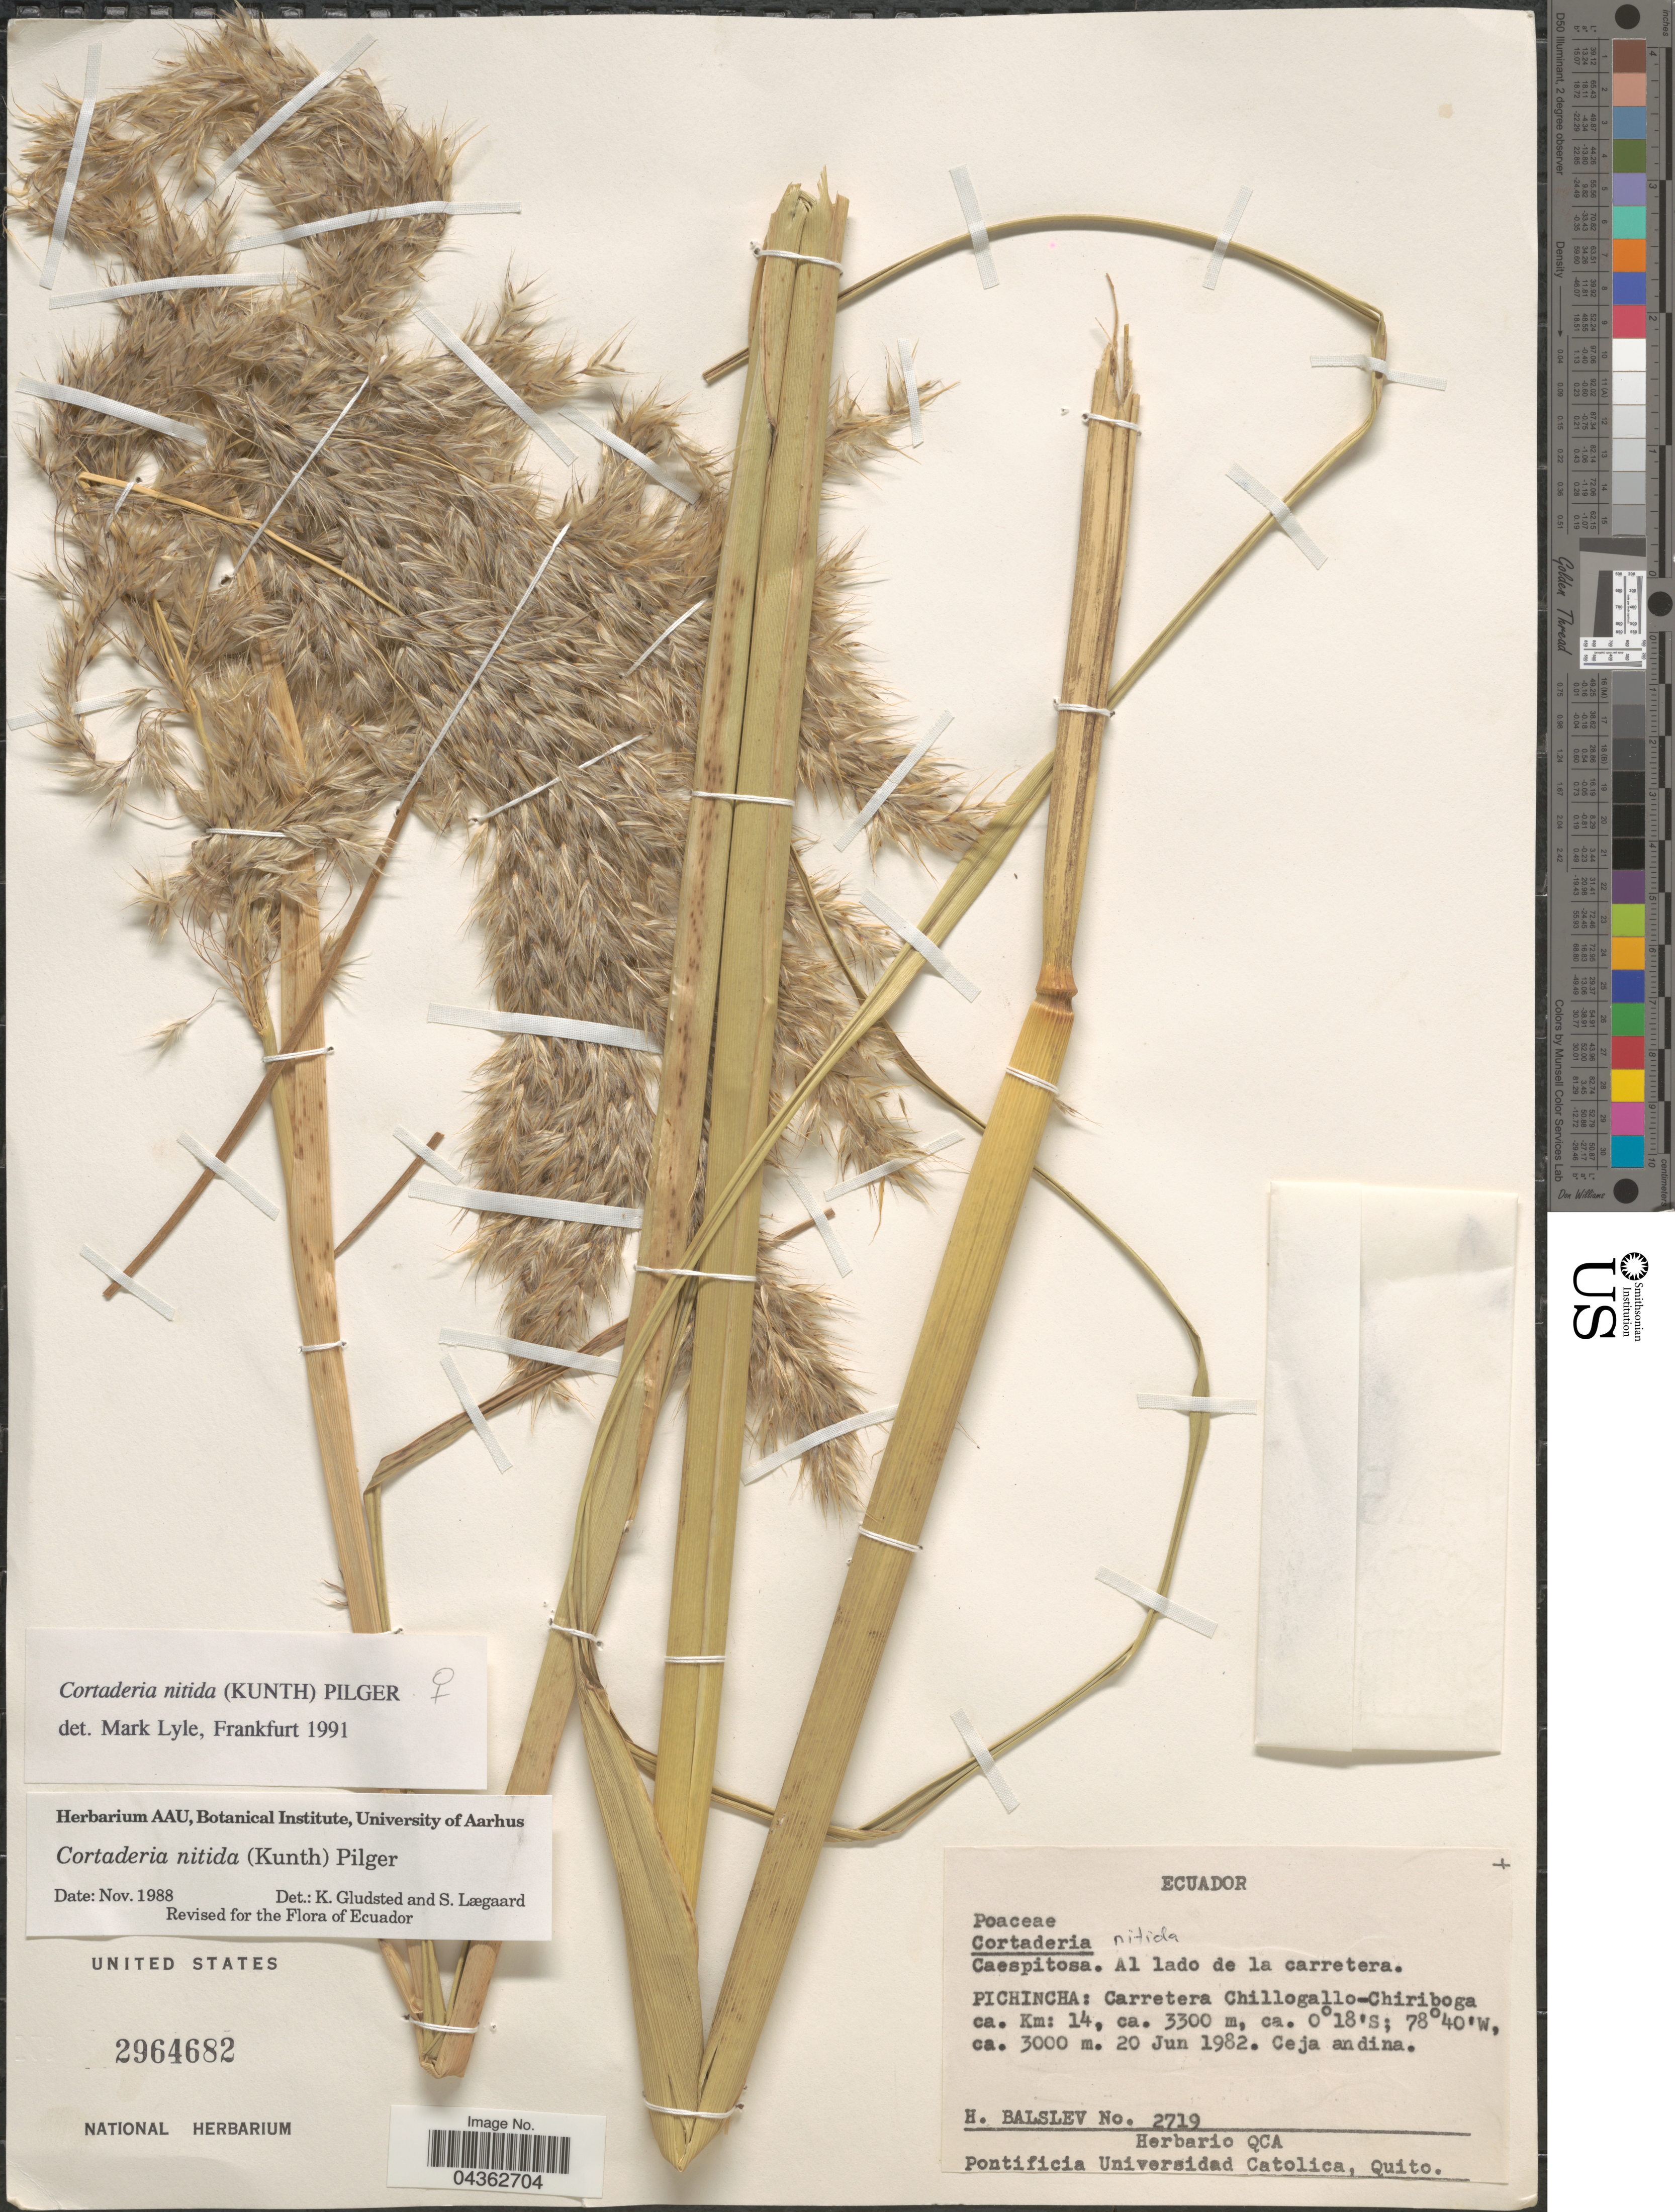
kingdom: Plantae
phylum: Tracheophyta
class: Liliopsida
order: Poales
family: Poaceae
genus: Cortaderia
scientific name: Cortaderia nitida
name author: (Kunth) Pilg.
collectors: H. Balslev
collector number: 2719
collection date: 1982-06-20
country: Ecuador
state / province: Pichincha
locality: Carretera Chillogallo-Chiriboga ca. Km: 14.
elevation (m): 3000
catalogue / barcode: US 2964682